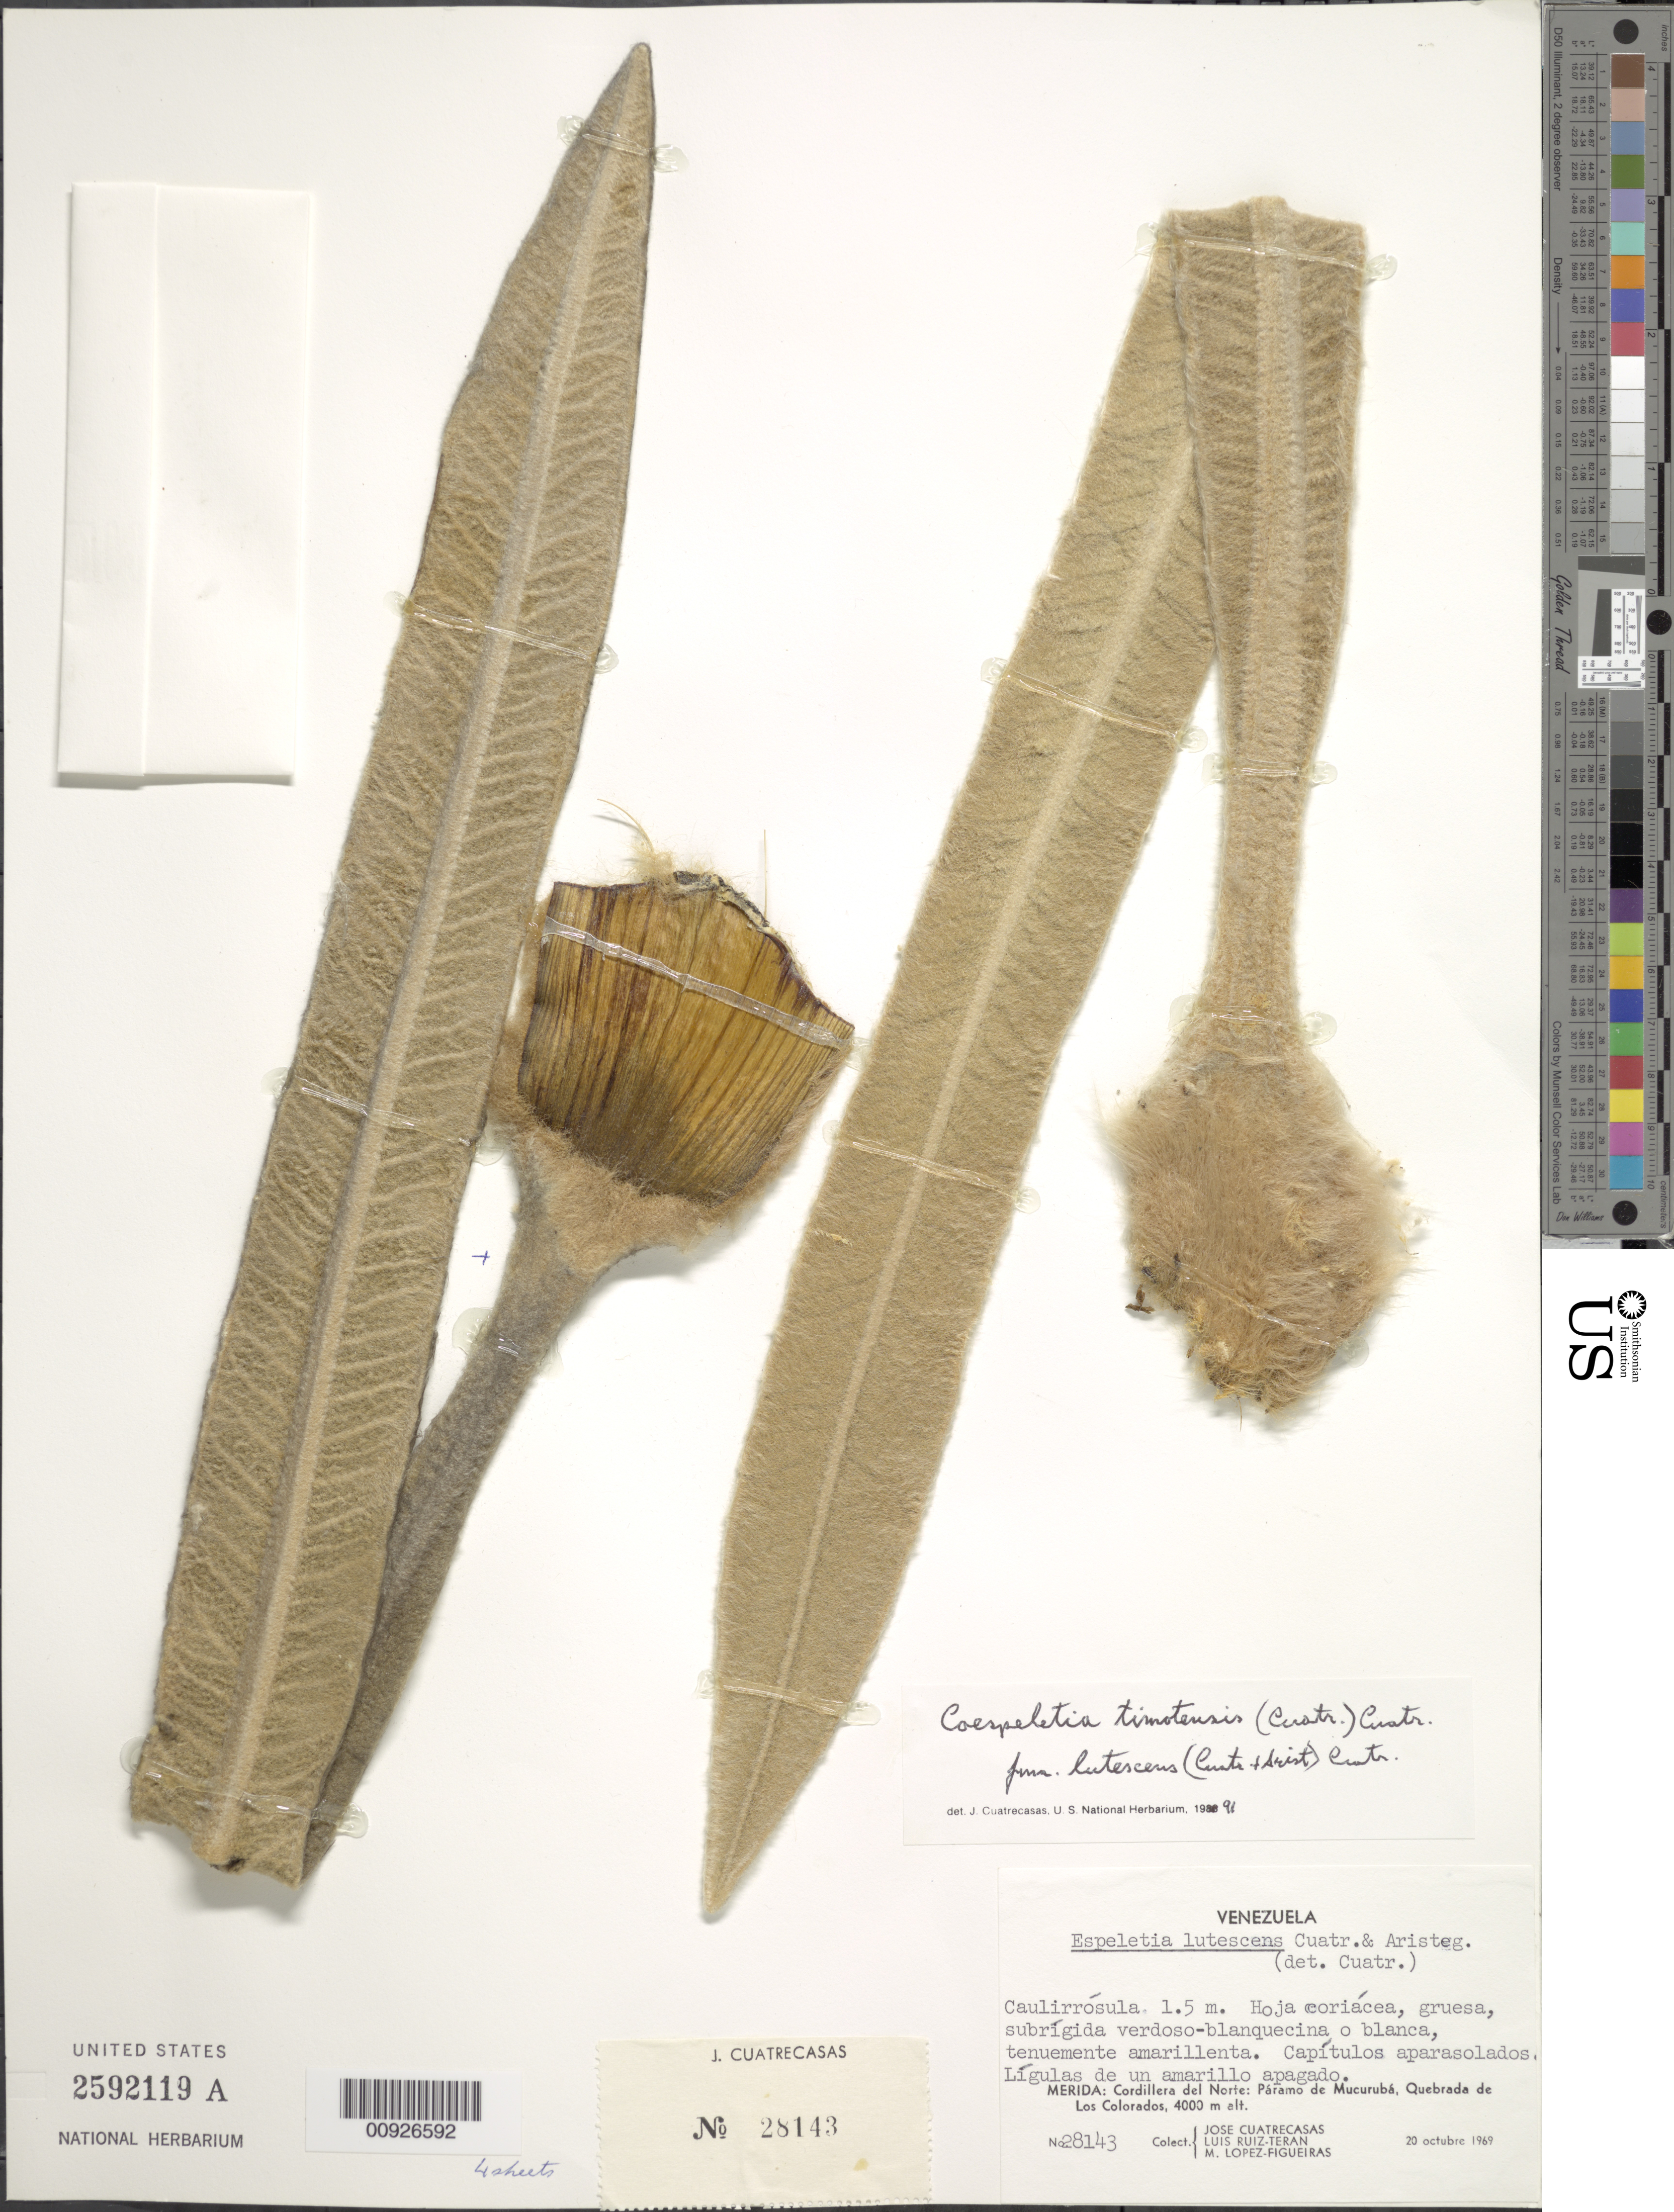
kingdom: Plantae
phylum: Tracheophyta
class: Magnoliopsida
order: Asterales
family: Asteraceae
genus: Coespeletia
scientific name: Coespeletia timotensis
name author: (Cuatrec.) Cuatrec.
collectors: J. Cuatrecasas, L. E. Ruíz-Terán & M. López Figueiras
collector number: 28143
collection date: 1969-10-20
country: Venezuela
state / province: Mérida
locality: P. de Mucurubá. Quebrada de Los Colorados, Cordillera del Norte.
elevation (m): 4000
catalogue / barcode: US 2592119